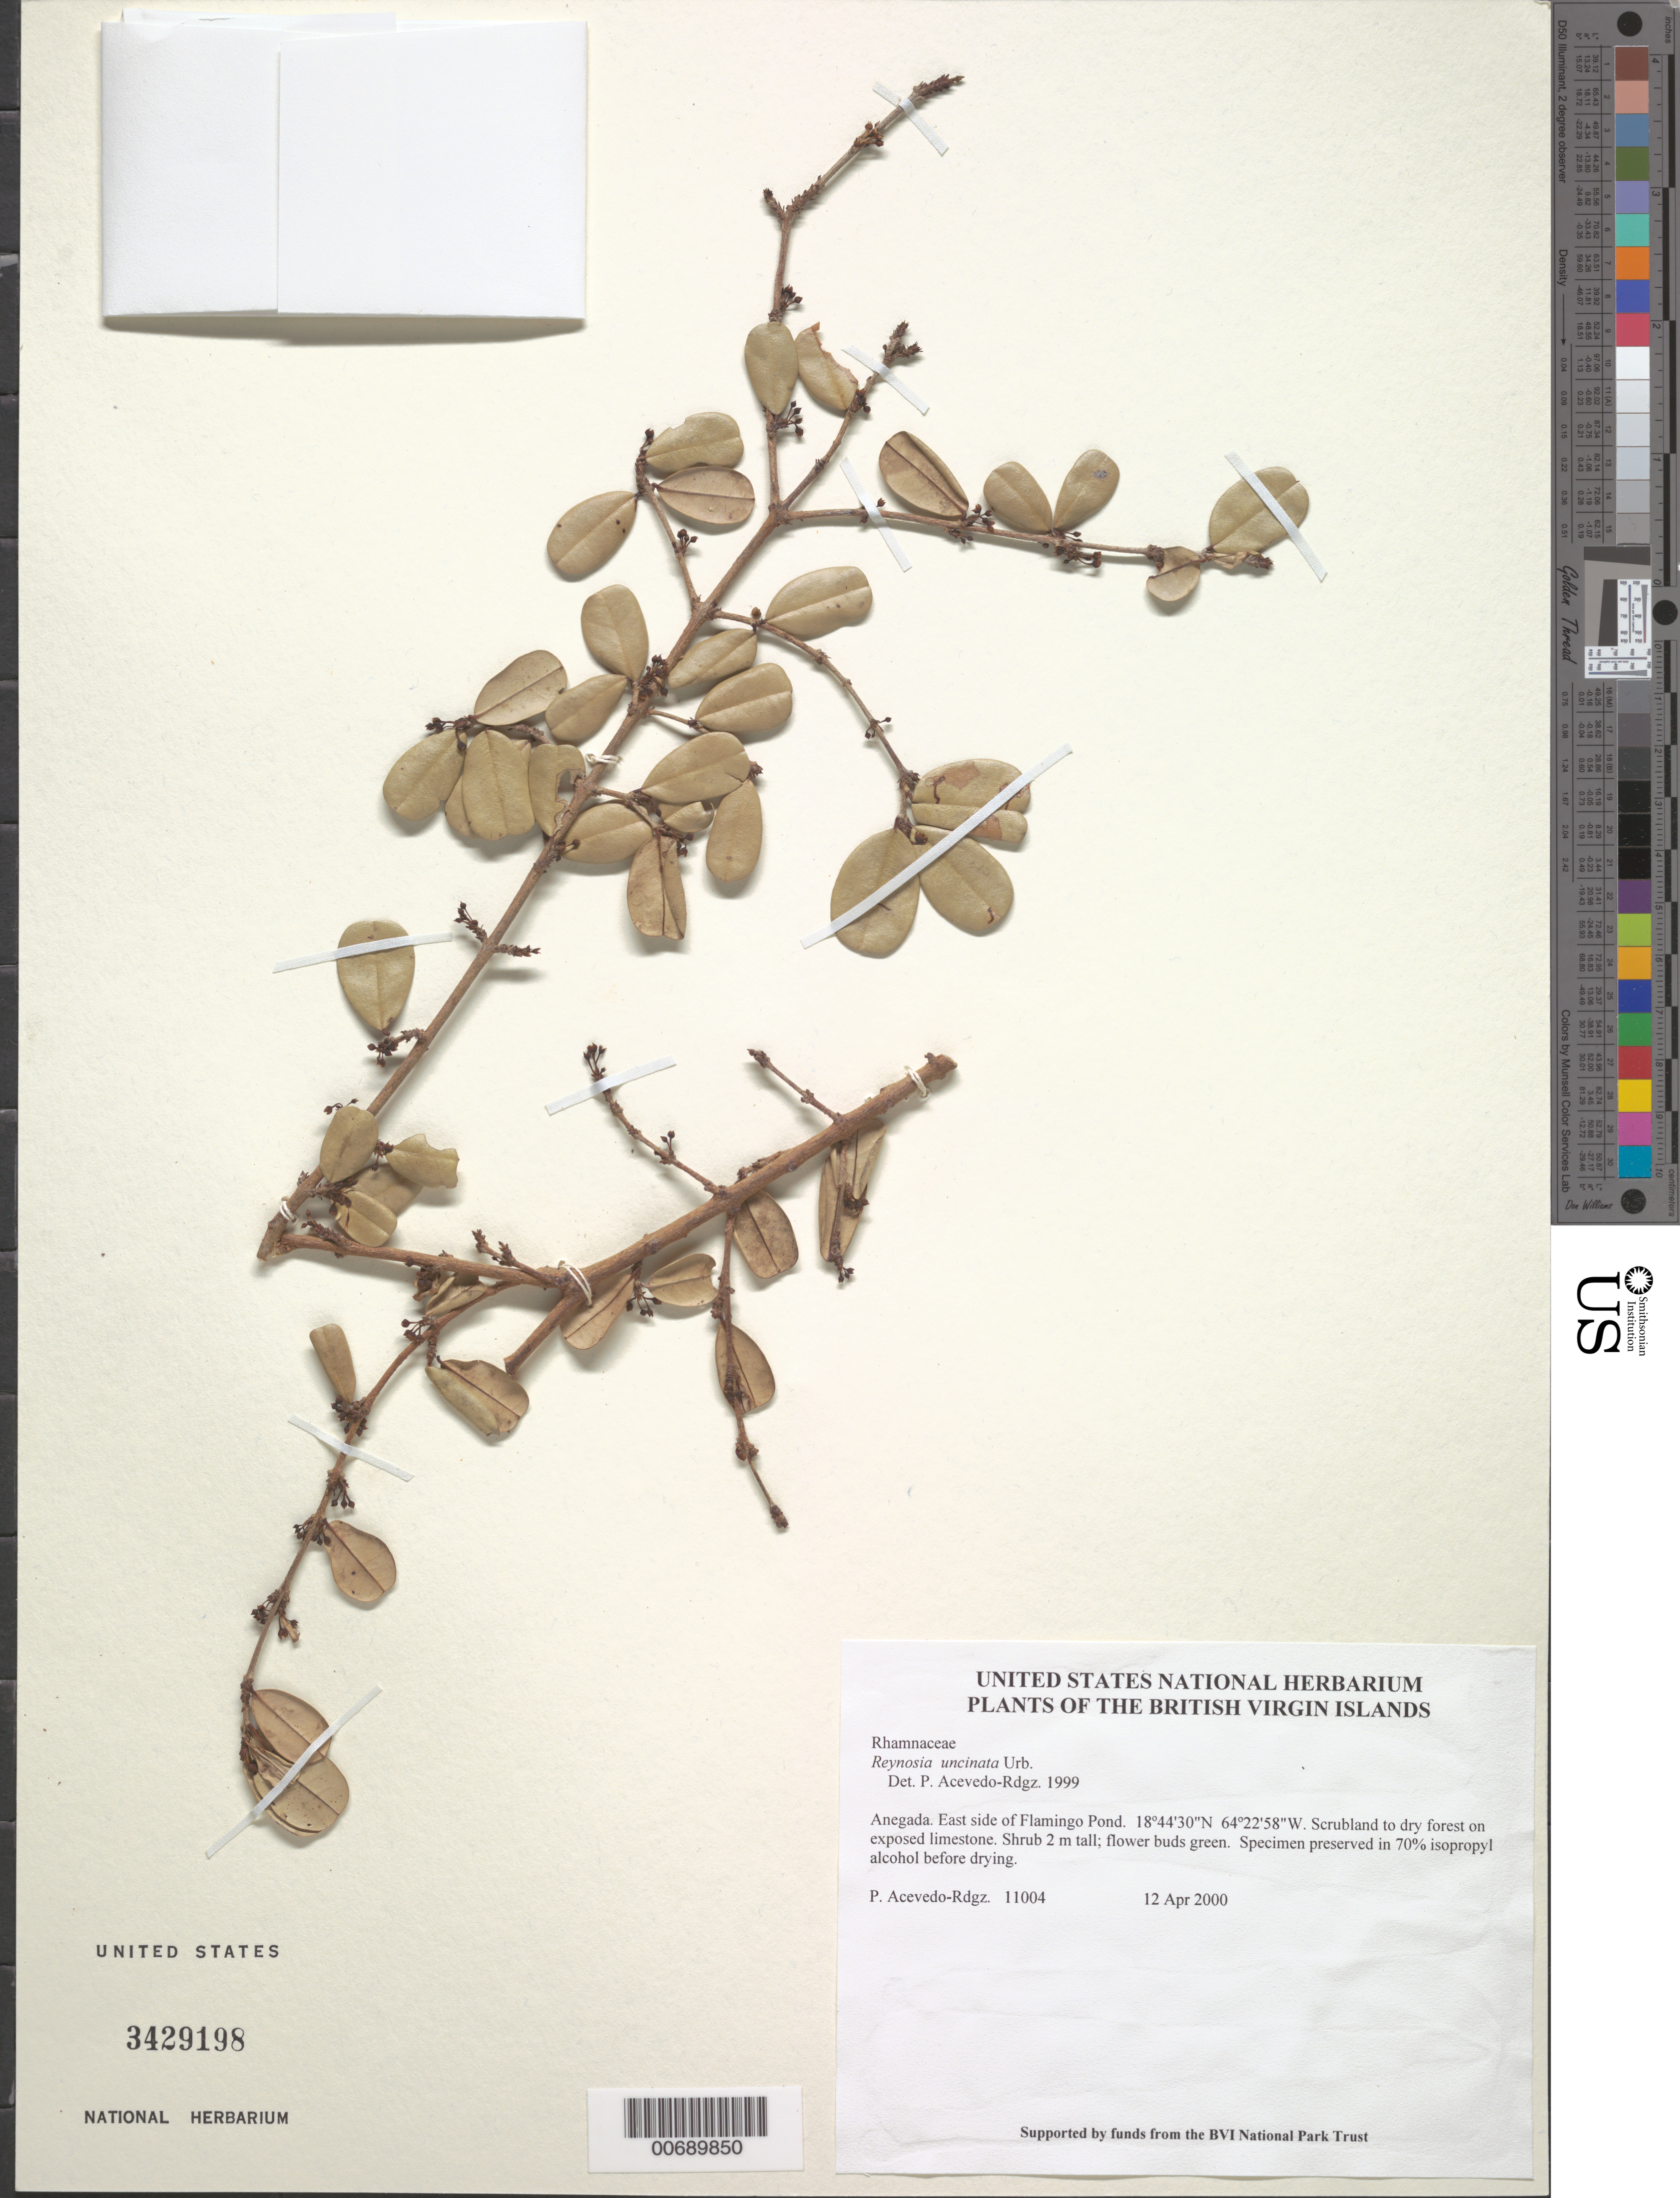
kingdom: Plantae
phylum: Tracheophyta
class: Magnoliopsida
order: Rosales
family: Rhamnaceae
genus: Reynosia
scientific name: Reynosia uncinata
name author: Urb.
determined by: Acevedo-Rodríguez, P., (BOT), Smithsonian Institution - National Museum of Natural History (UNITED STATES)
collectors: P. Acevedo-Rodr.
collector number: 11004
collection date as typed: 12 Apr 2000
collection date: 2000-04-12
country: British Virgin Islands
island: Anegada I.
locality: East side of Flamingo Pond.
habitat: Scrubland to dry forest on exposed limestone.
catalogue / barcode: US 3429198